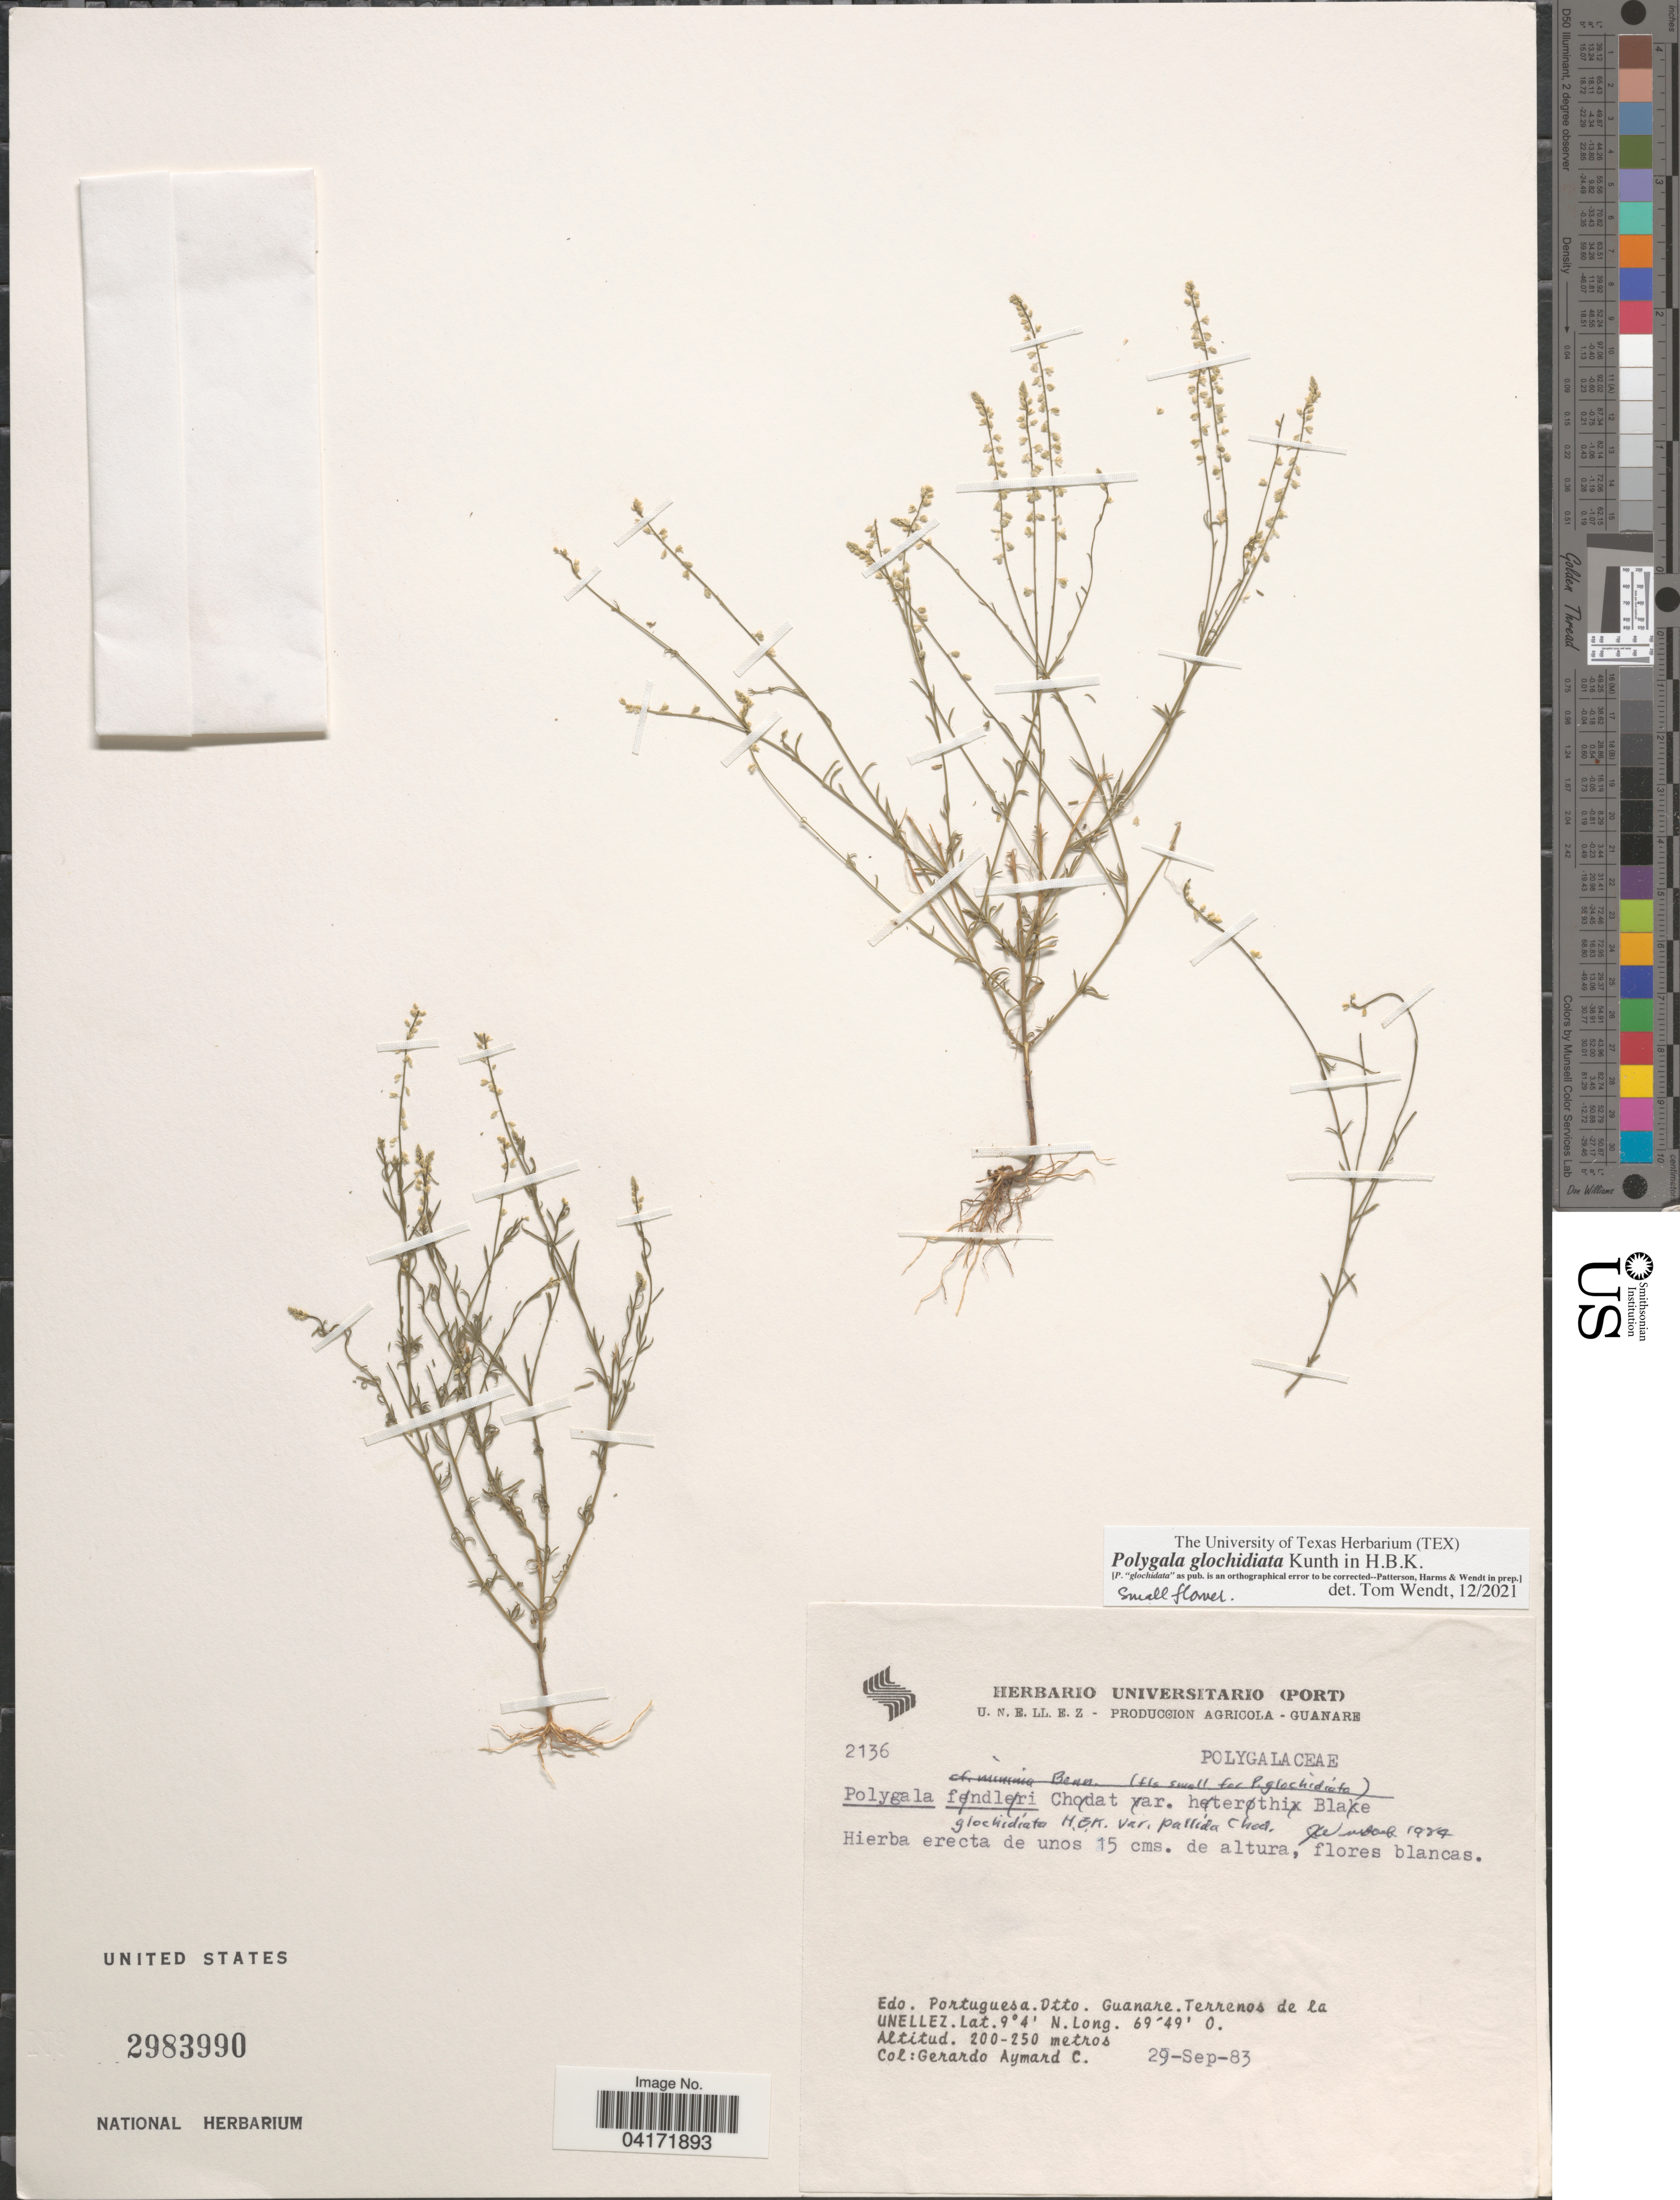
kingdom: Plantae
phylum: Tracheophyta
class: Magnoliopsida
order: Fabales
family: Polygalaceae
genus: Polygala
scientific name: Polygala glochidiata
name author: Kunth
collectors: G. A. Aymard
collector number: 2136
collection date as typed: Transcribed d/m/y: 29/9/83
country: Venezuela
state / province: Portuguesa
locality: Dtto. Guanare. Terrenos de la Unellez.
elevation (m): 200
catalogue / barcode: US 2983990